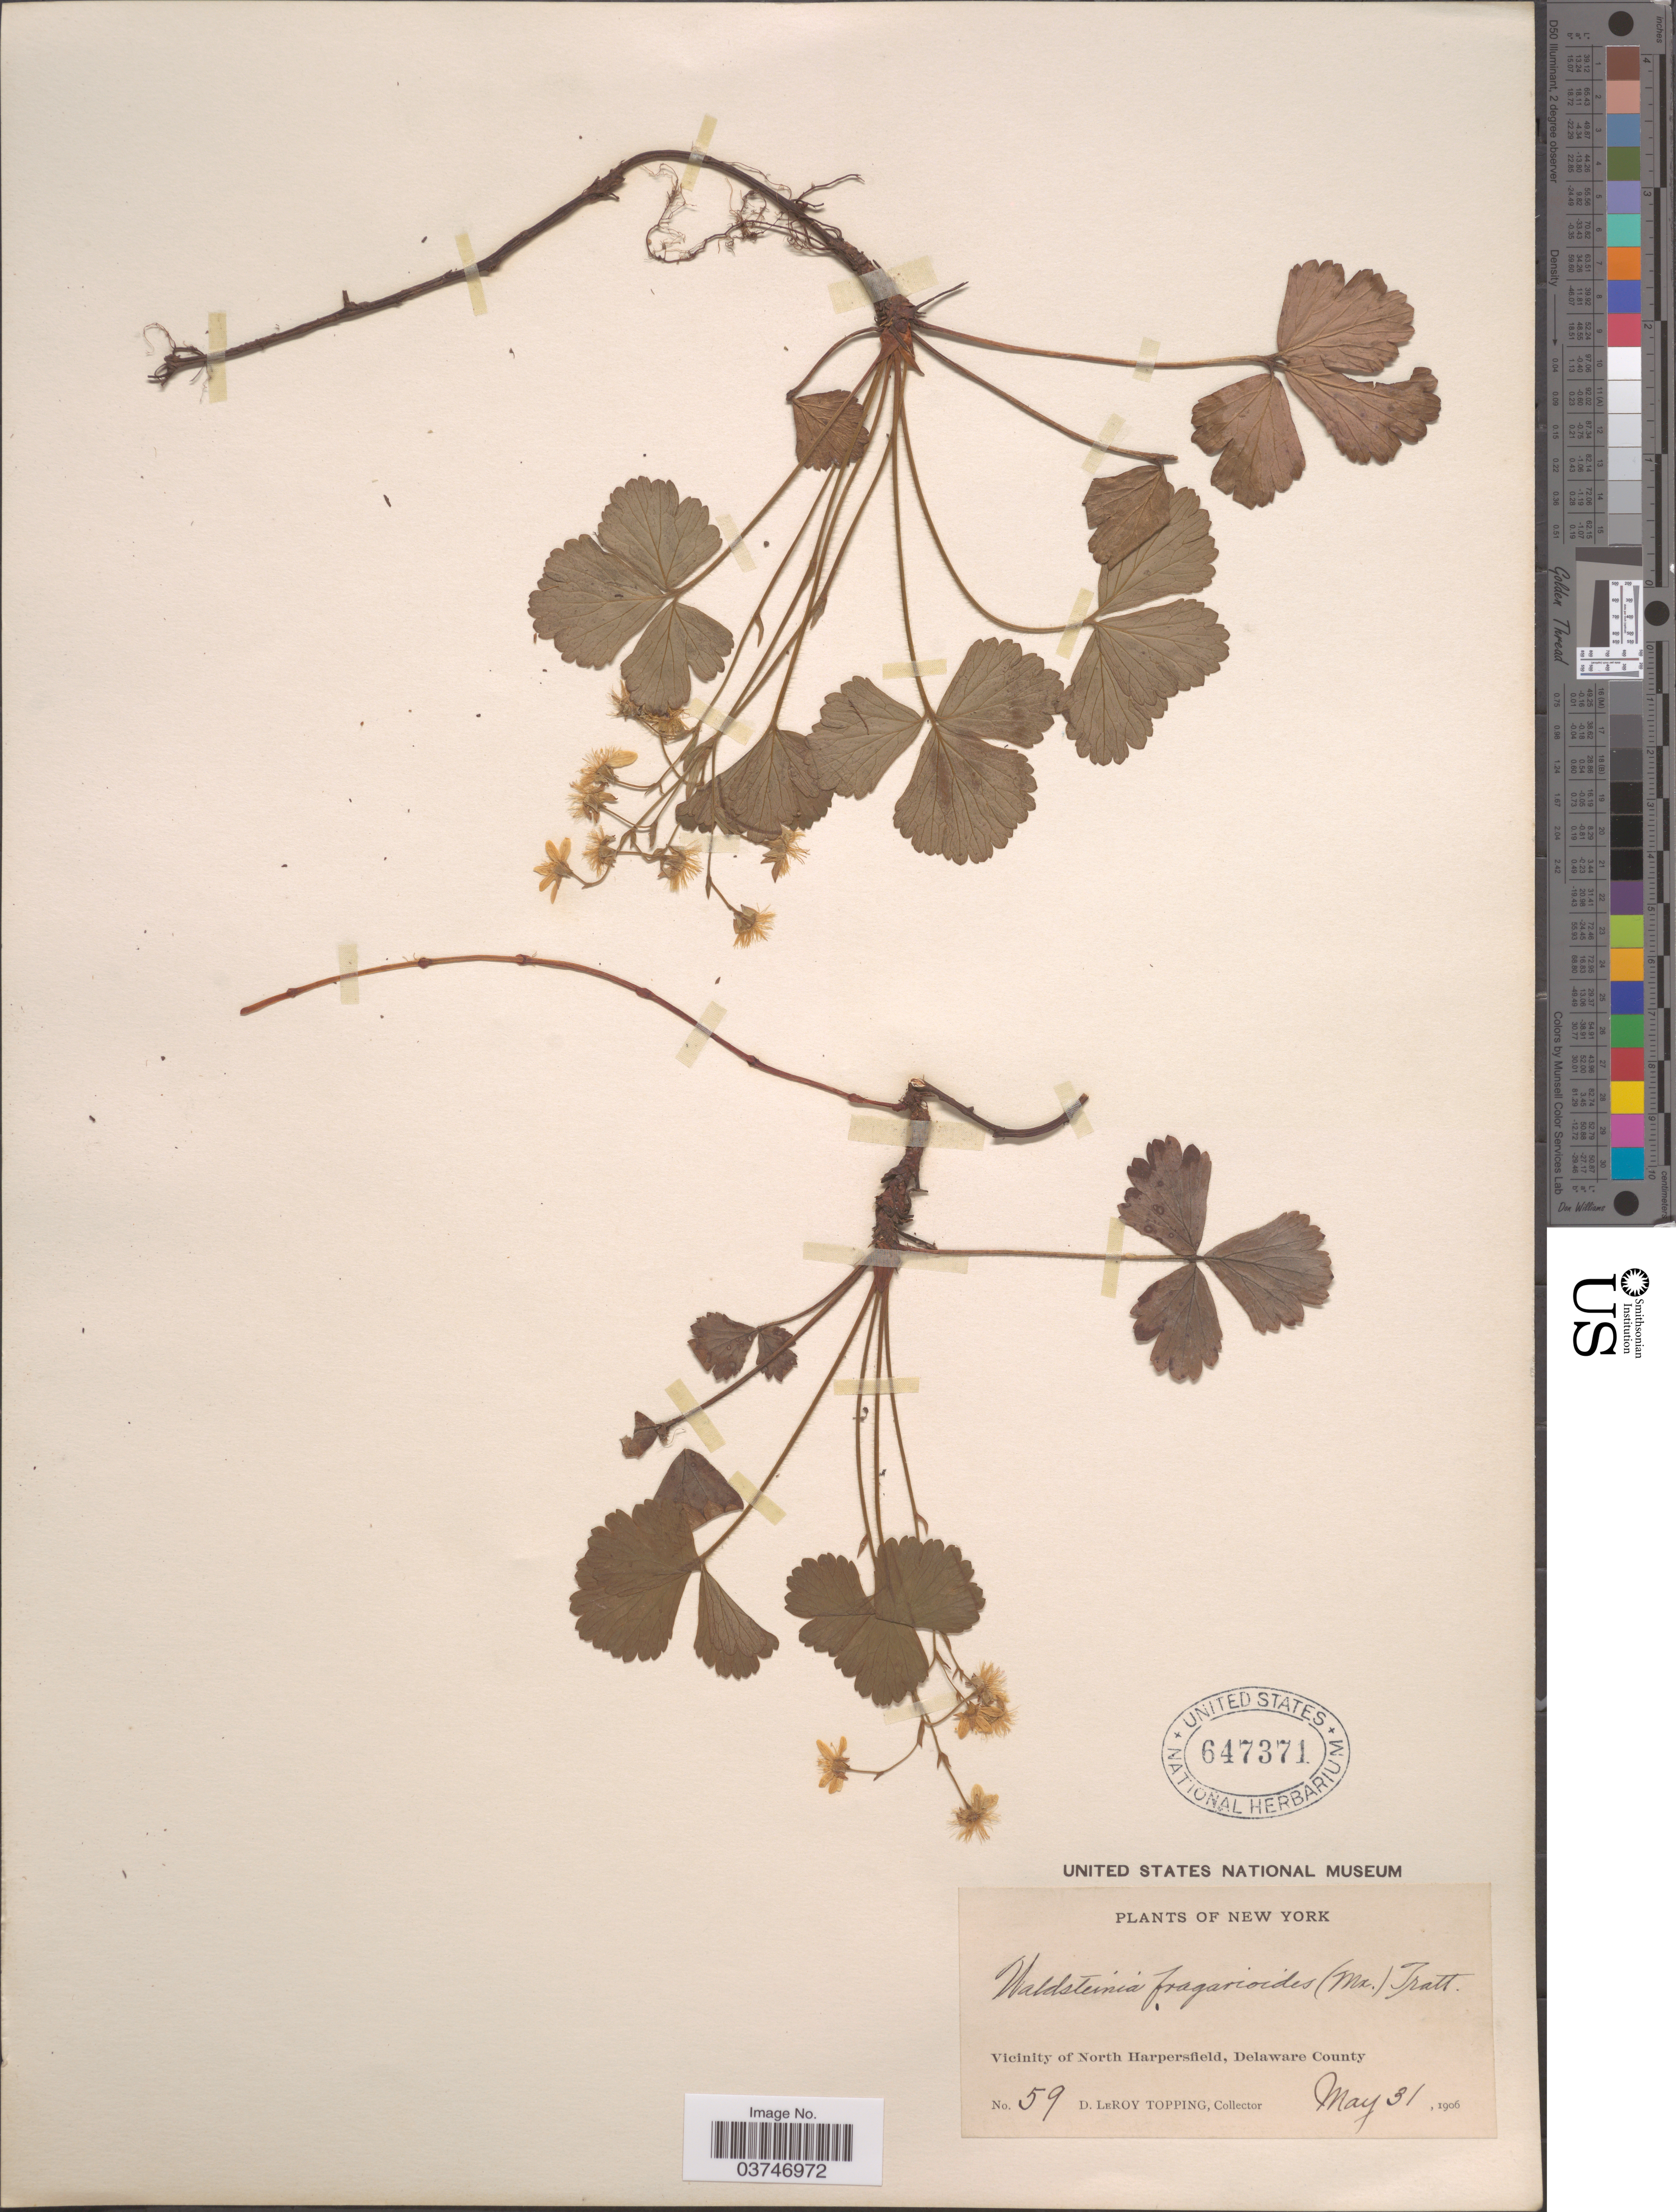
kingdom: Plantae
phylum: Tracheophyta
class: Magnoliopsida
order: Rosales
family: Rosaceae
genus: Waldsteinia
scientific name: Waldsteinia fragarioides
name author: (Michx.) Tratt.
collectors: D. L. Topping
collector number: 59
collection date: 1906-05-31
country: United States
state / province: New York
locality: Vicinity of North Harpersfield, Delaware County.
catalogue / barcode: US 647371